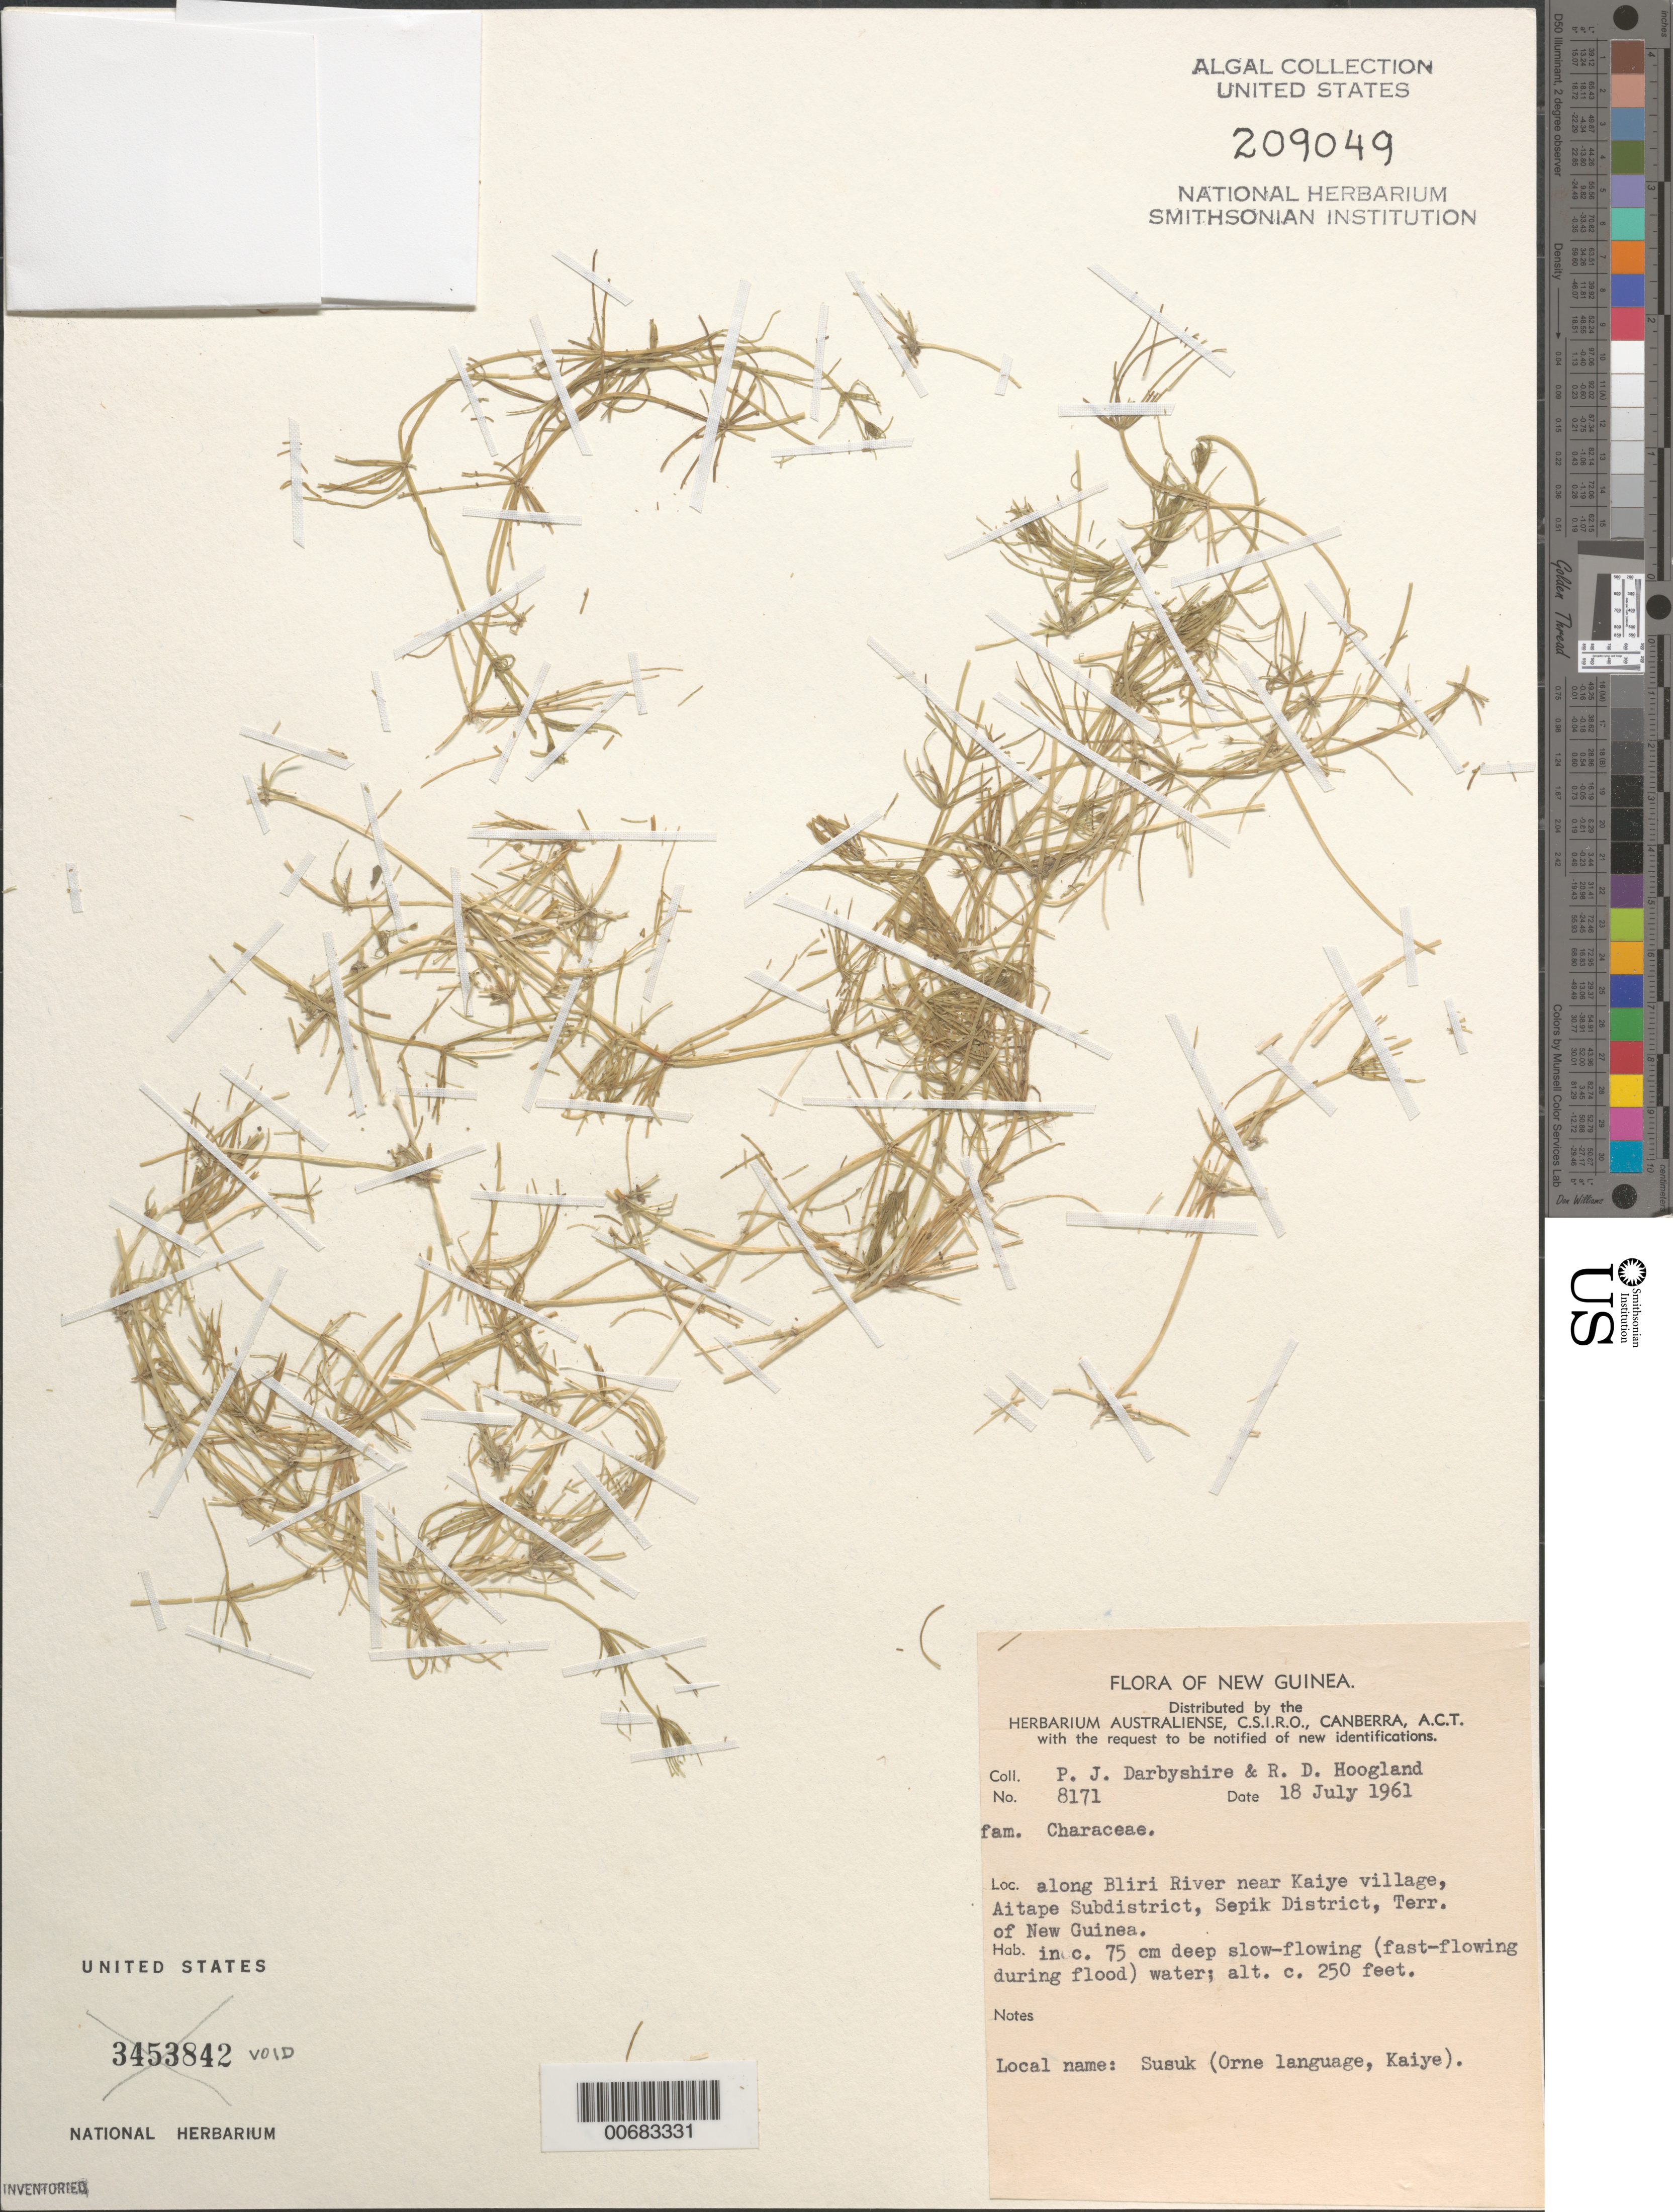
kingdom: Plantae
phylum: Charophyta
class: Charophyceae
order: Charales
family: Characeae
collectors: P. Darbyshire & R. D. Hoogland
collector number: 8171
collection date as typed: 18 Jul 1961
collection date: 1961-07-18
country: Papua New Guinea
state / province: Sandaun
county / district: Aitape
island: New Guinea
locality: Along Bliri River near Kaiye village, Aitape Subdistrict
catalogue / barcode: US 209049